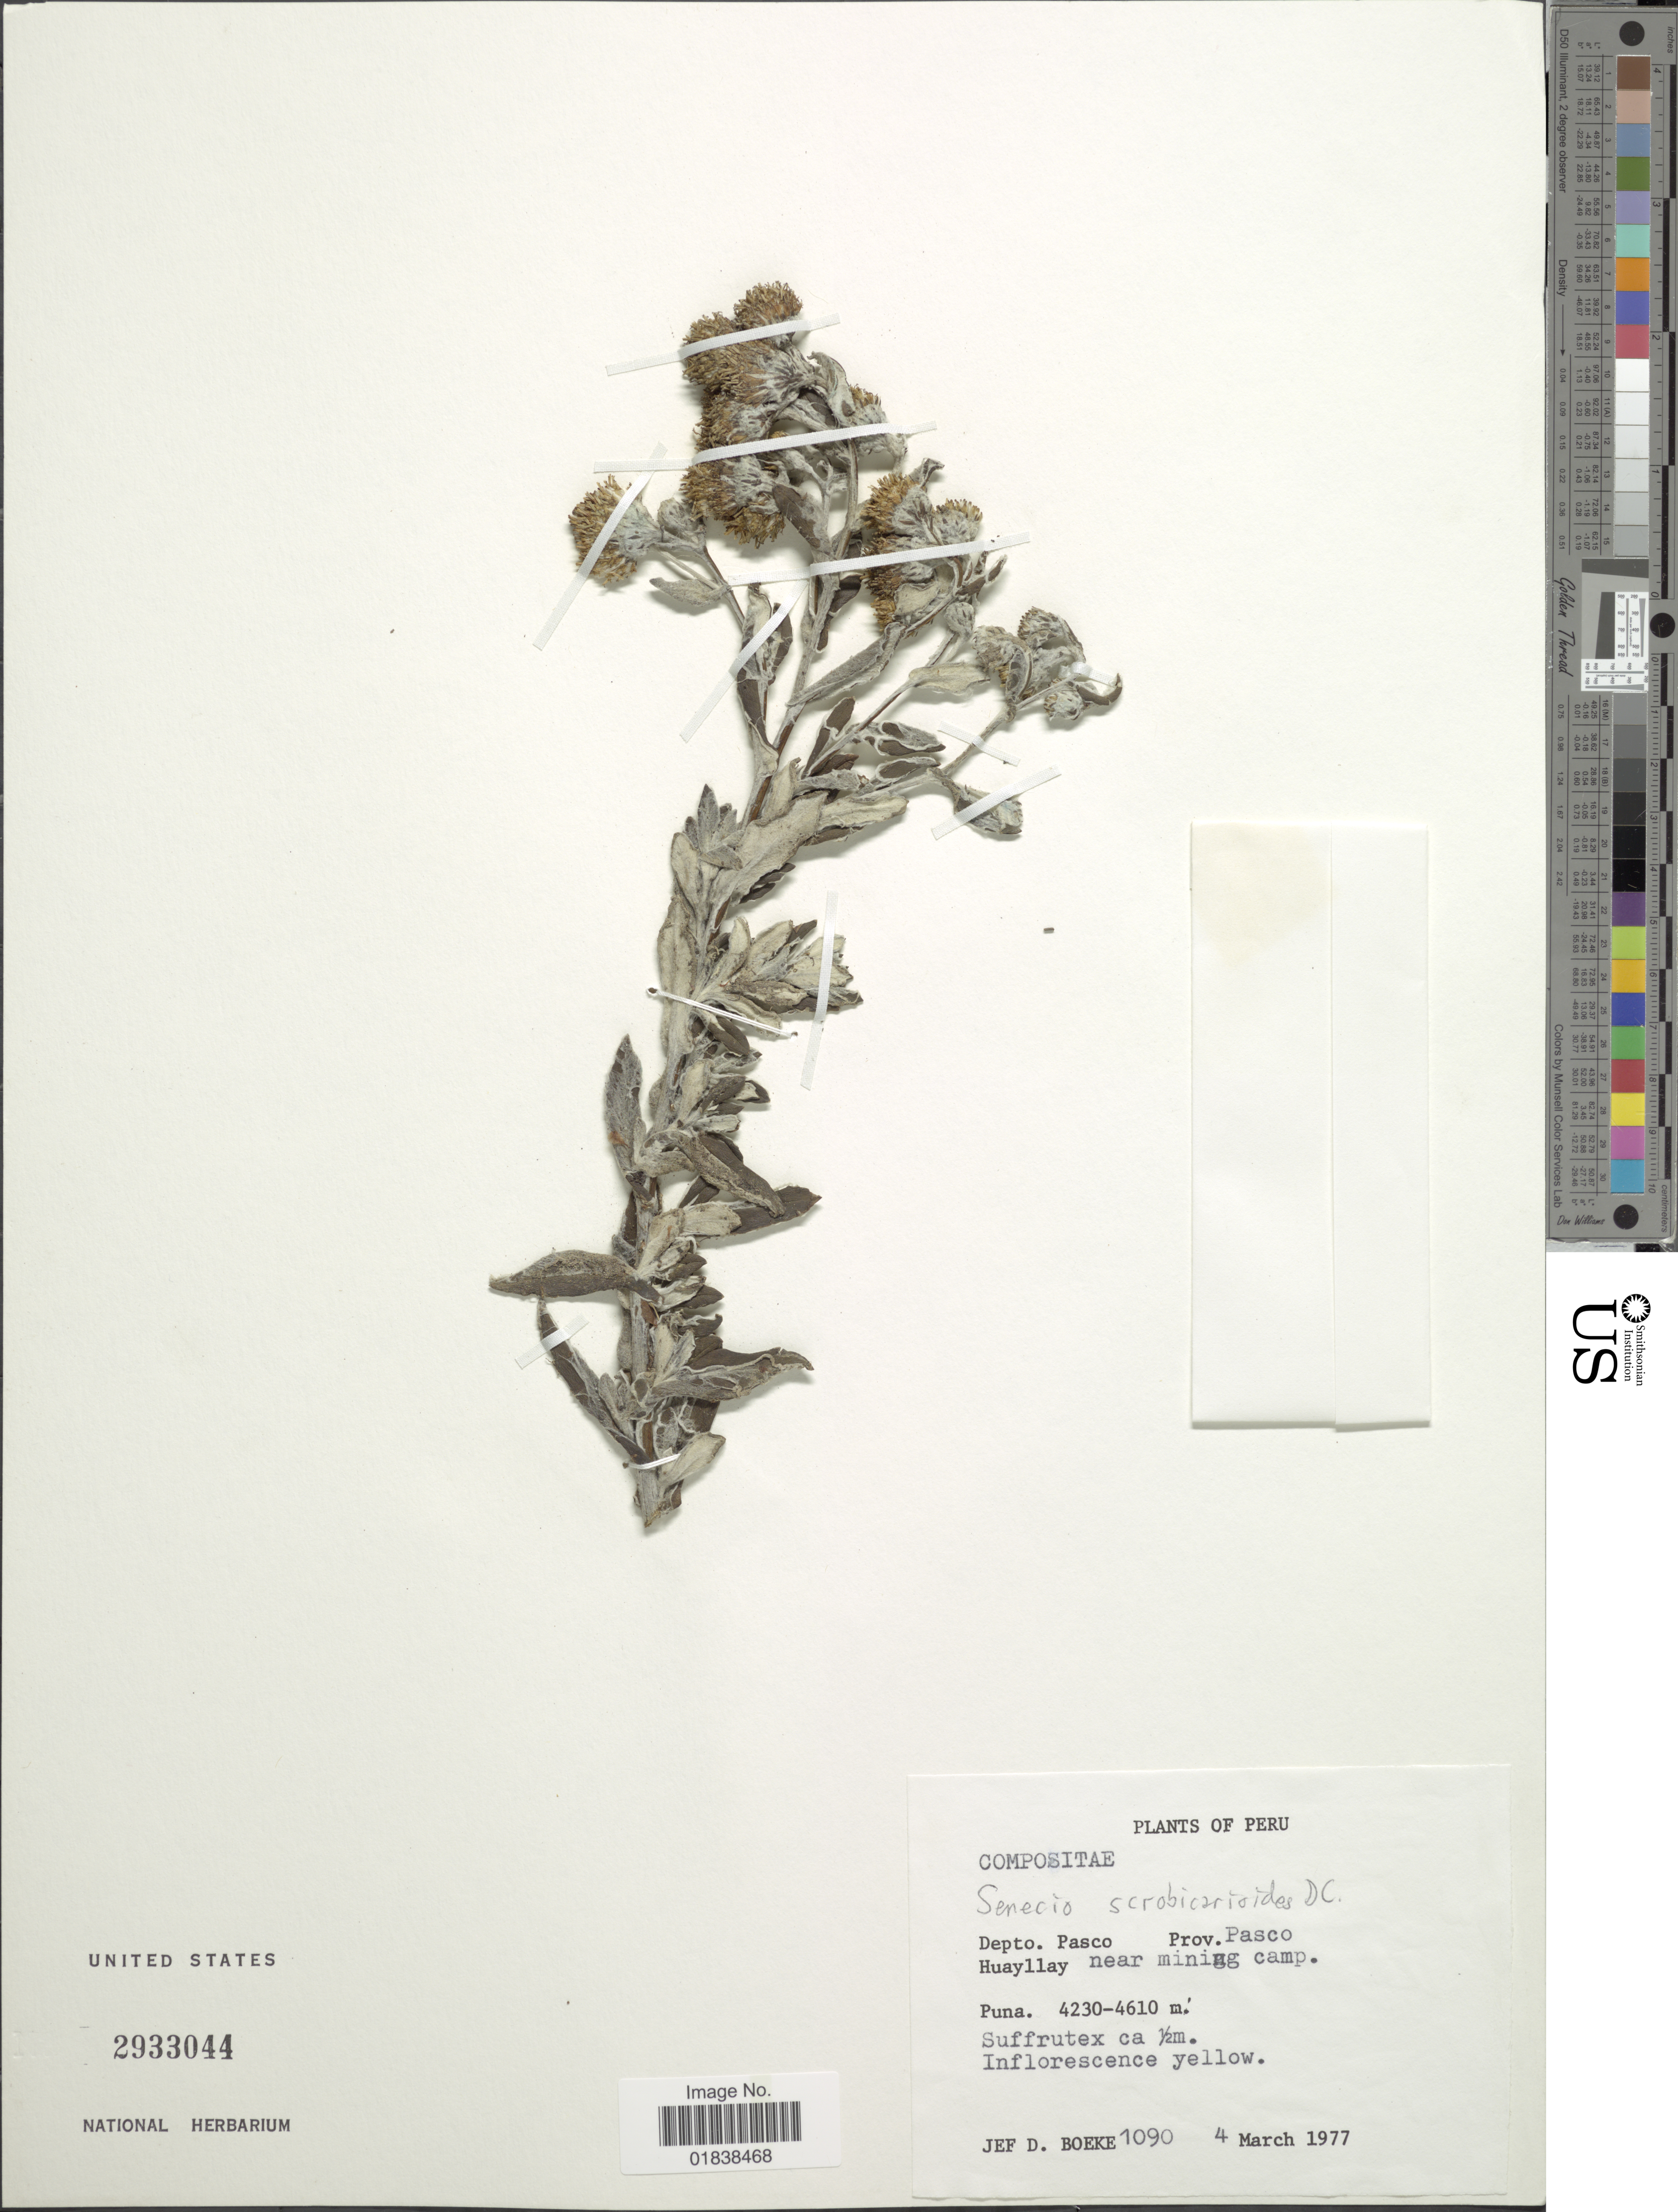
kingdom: Plantae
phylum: Tracheophyta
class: Magnoliopsida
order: Asterales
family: Asteraceae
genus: Senecio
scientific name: Senecio scrobicarioides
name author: DC.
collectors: J. D. Boeke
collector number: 1090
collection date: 1977-03-04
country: Peru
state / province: Pasco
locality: Prov. Pasco, Huayllay near mining camp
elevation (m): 4230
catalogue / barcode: US 2933044